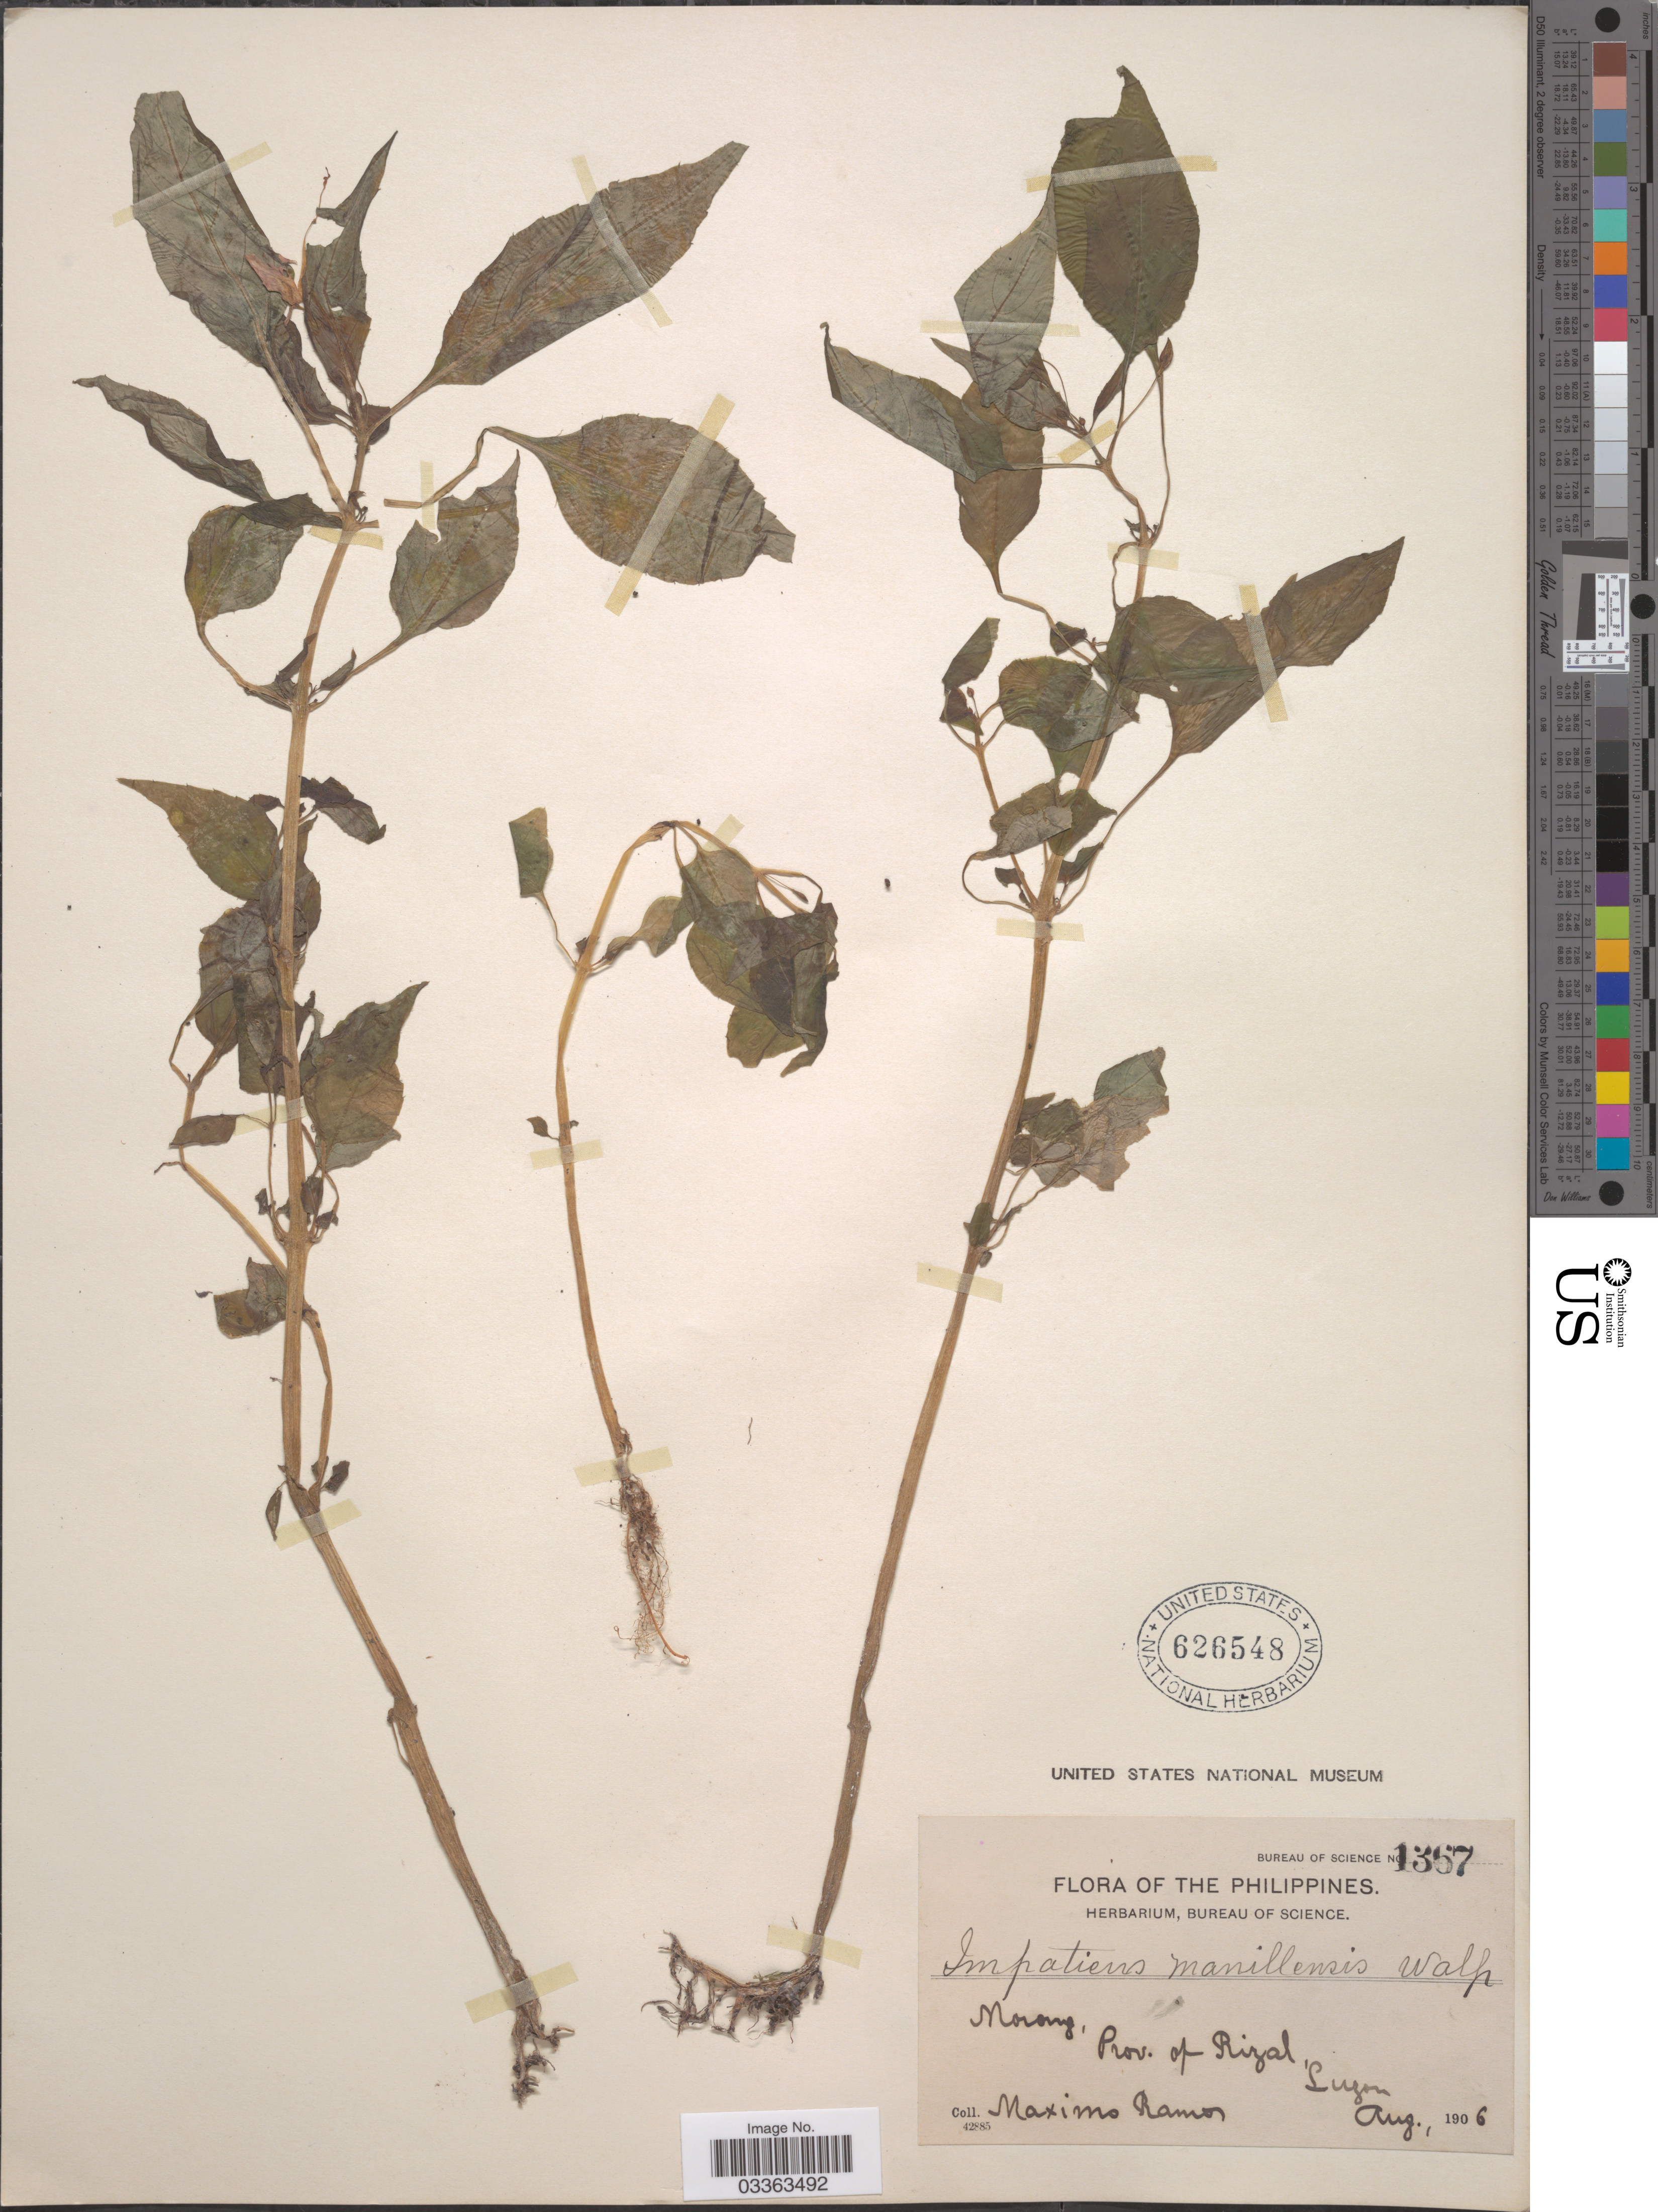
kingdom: Plantae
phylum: Tracheophyta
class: Magnoliopsida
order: Ericales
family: Balsaminaceae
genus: Impatiens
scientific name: Impatiens manillensis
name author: Walp.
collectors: M. Ramos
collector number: Bureau of Science 1367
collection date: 1906-08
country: Philippines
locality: Morong, Prov. of Rizal, Luzon.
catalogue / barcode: US 626548